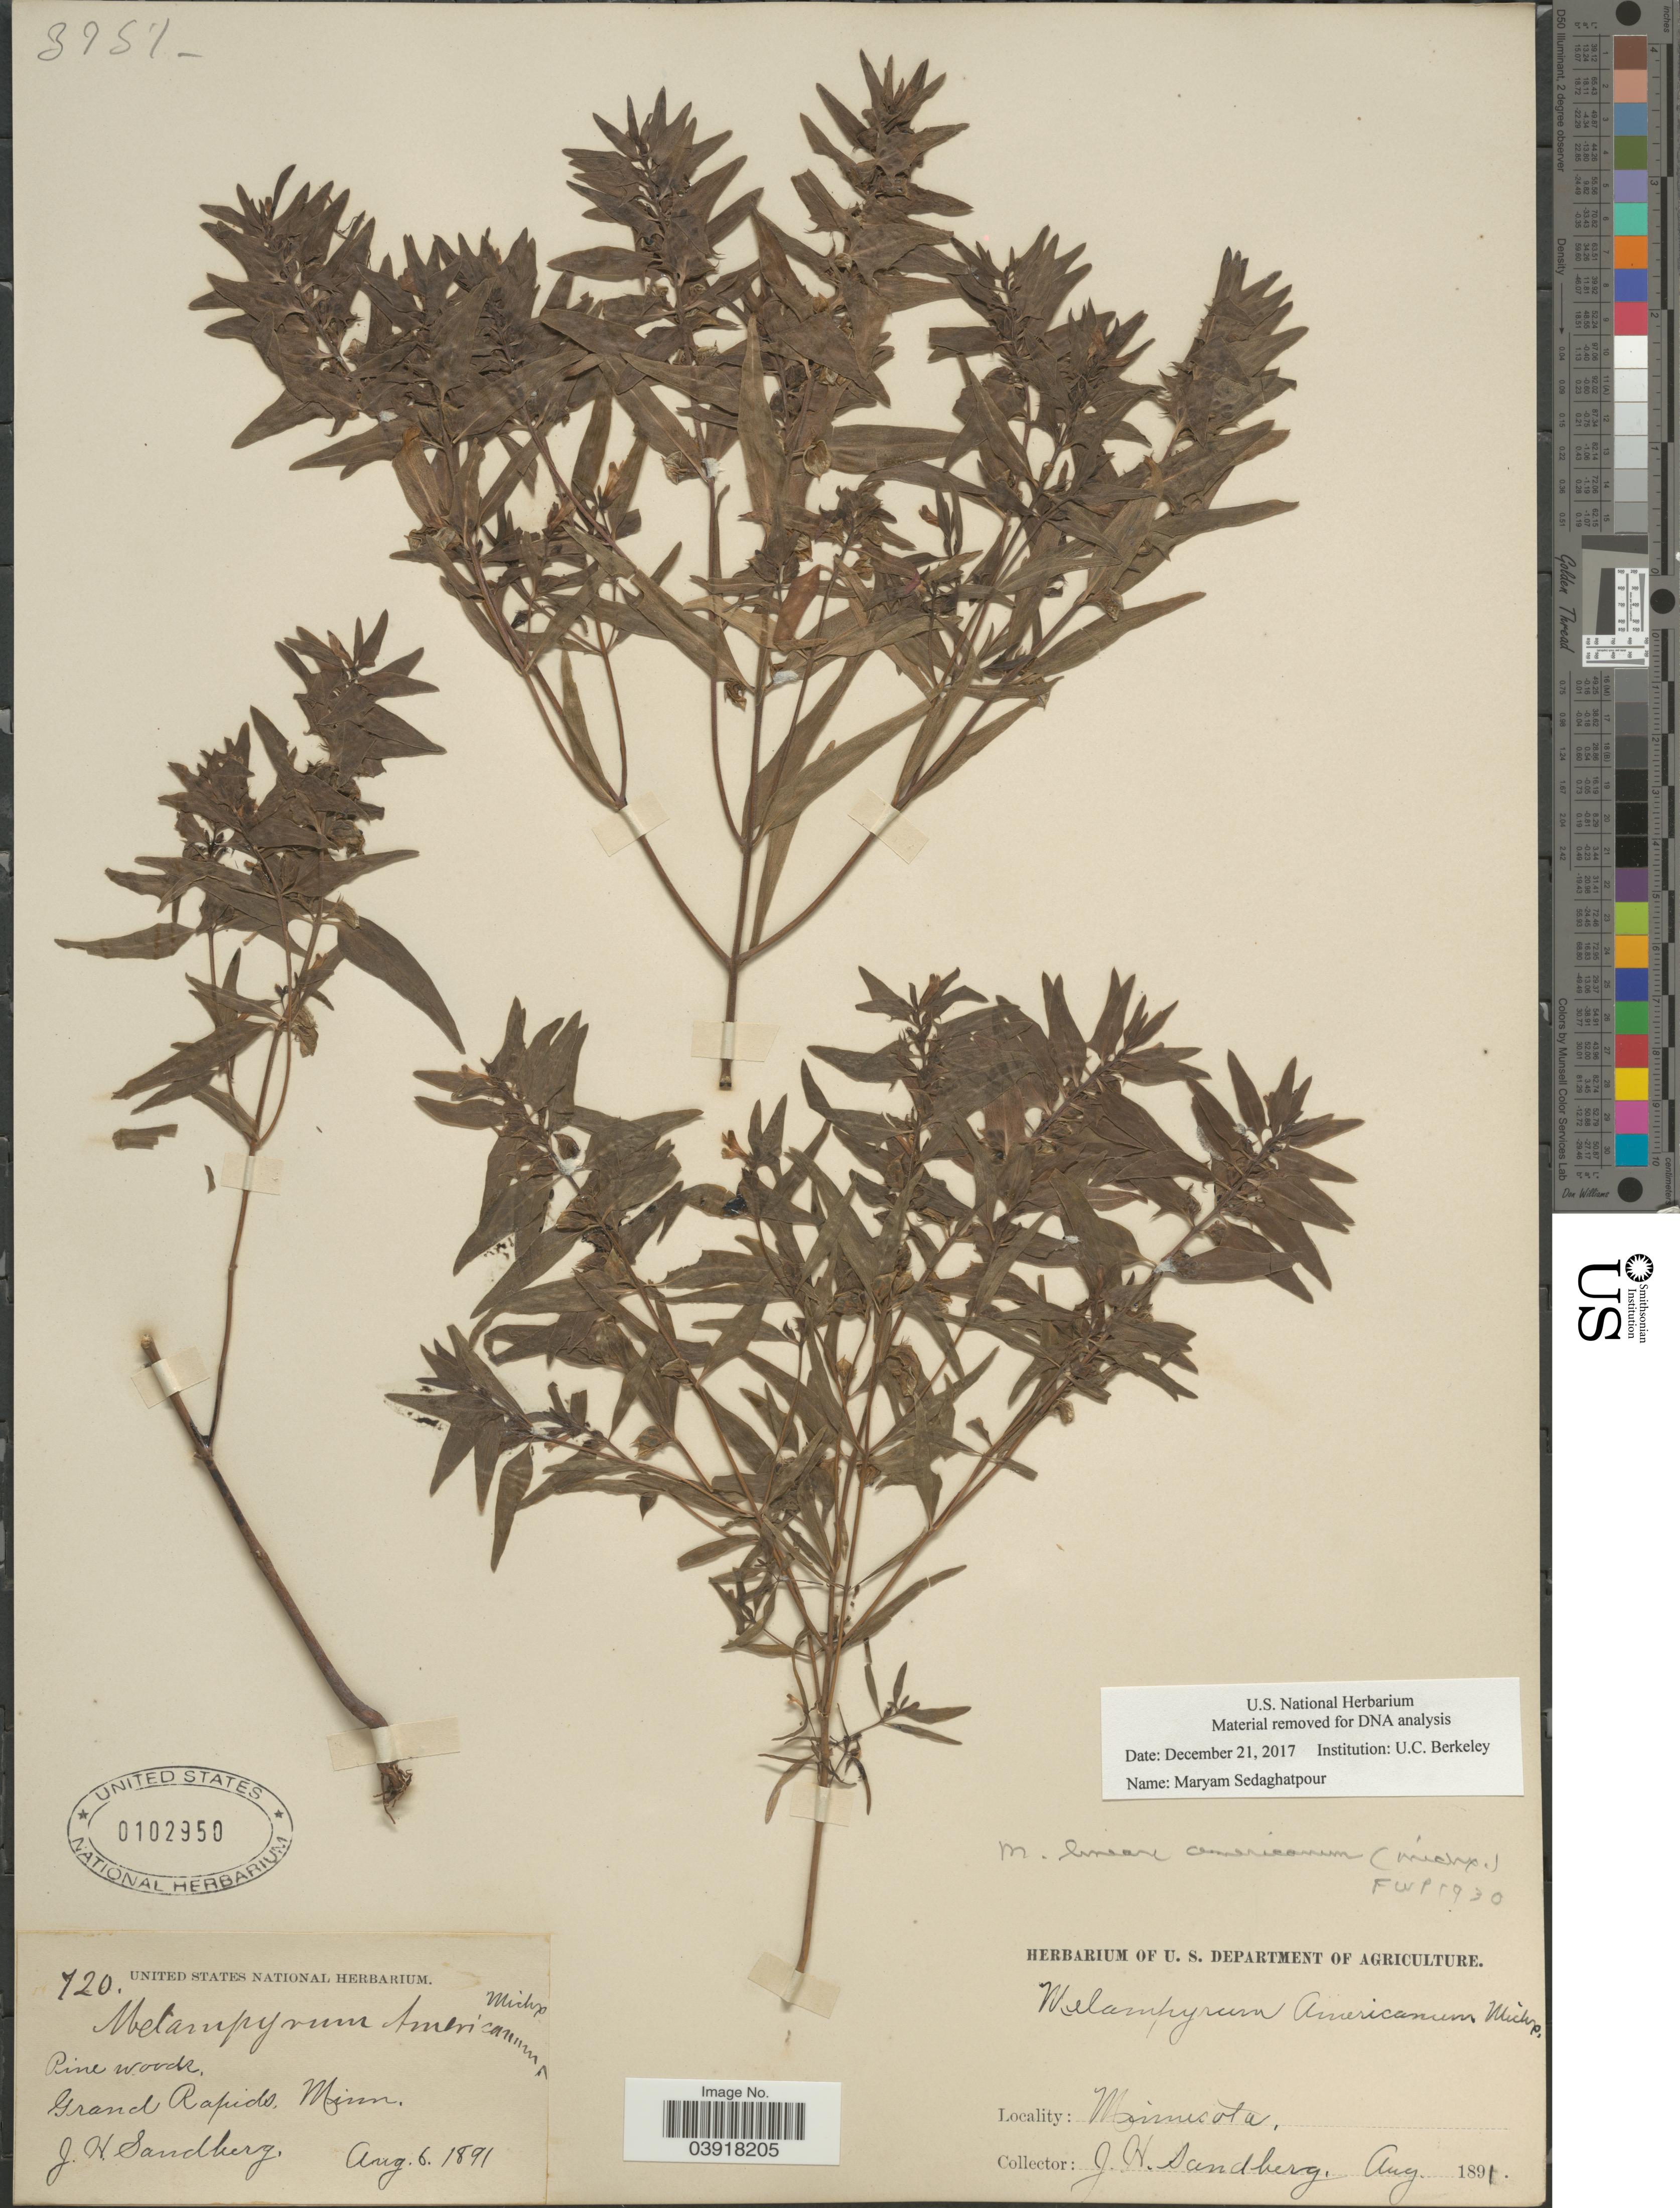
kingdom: Plantae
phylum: Tracheophyta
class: Magnoliopsida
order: Lamiales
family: Orobanchaceae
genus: Melampyrum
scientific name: Melampyrum lineare var. pectinatum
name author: (Pennell) Fernald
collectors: J. H. Sandberg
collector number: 720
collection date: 1891-08-06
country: United States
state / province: Minnesota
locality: Grand Rapids.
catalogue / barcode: US 102950